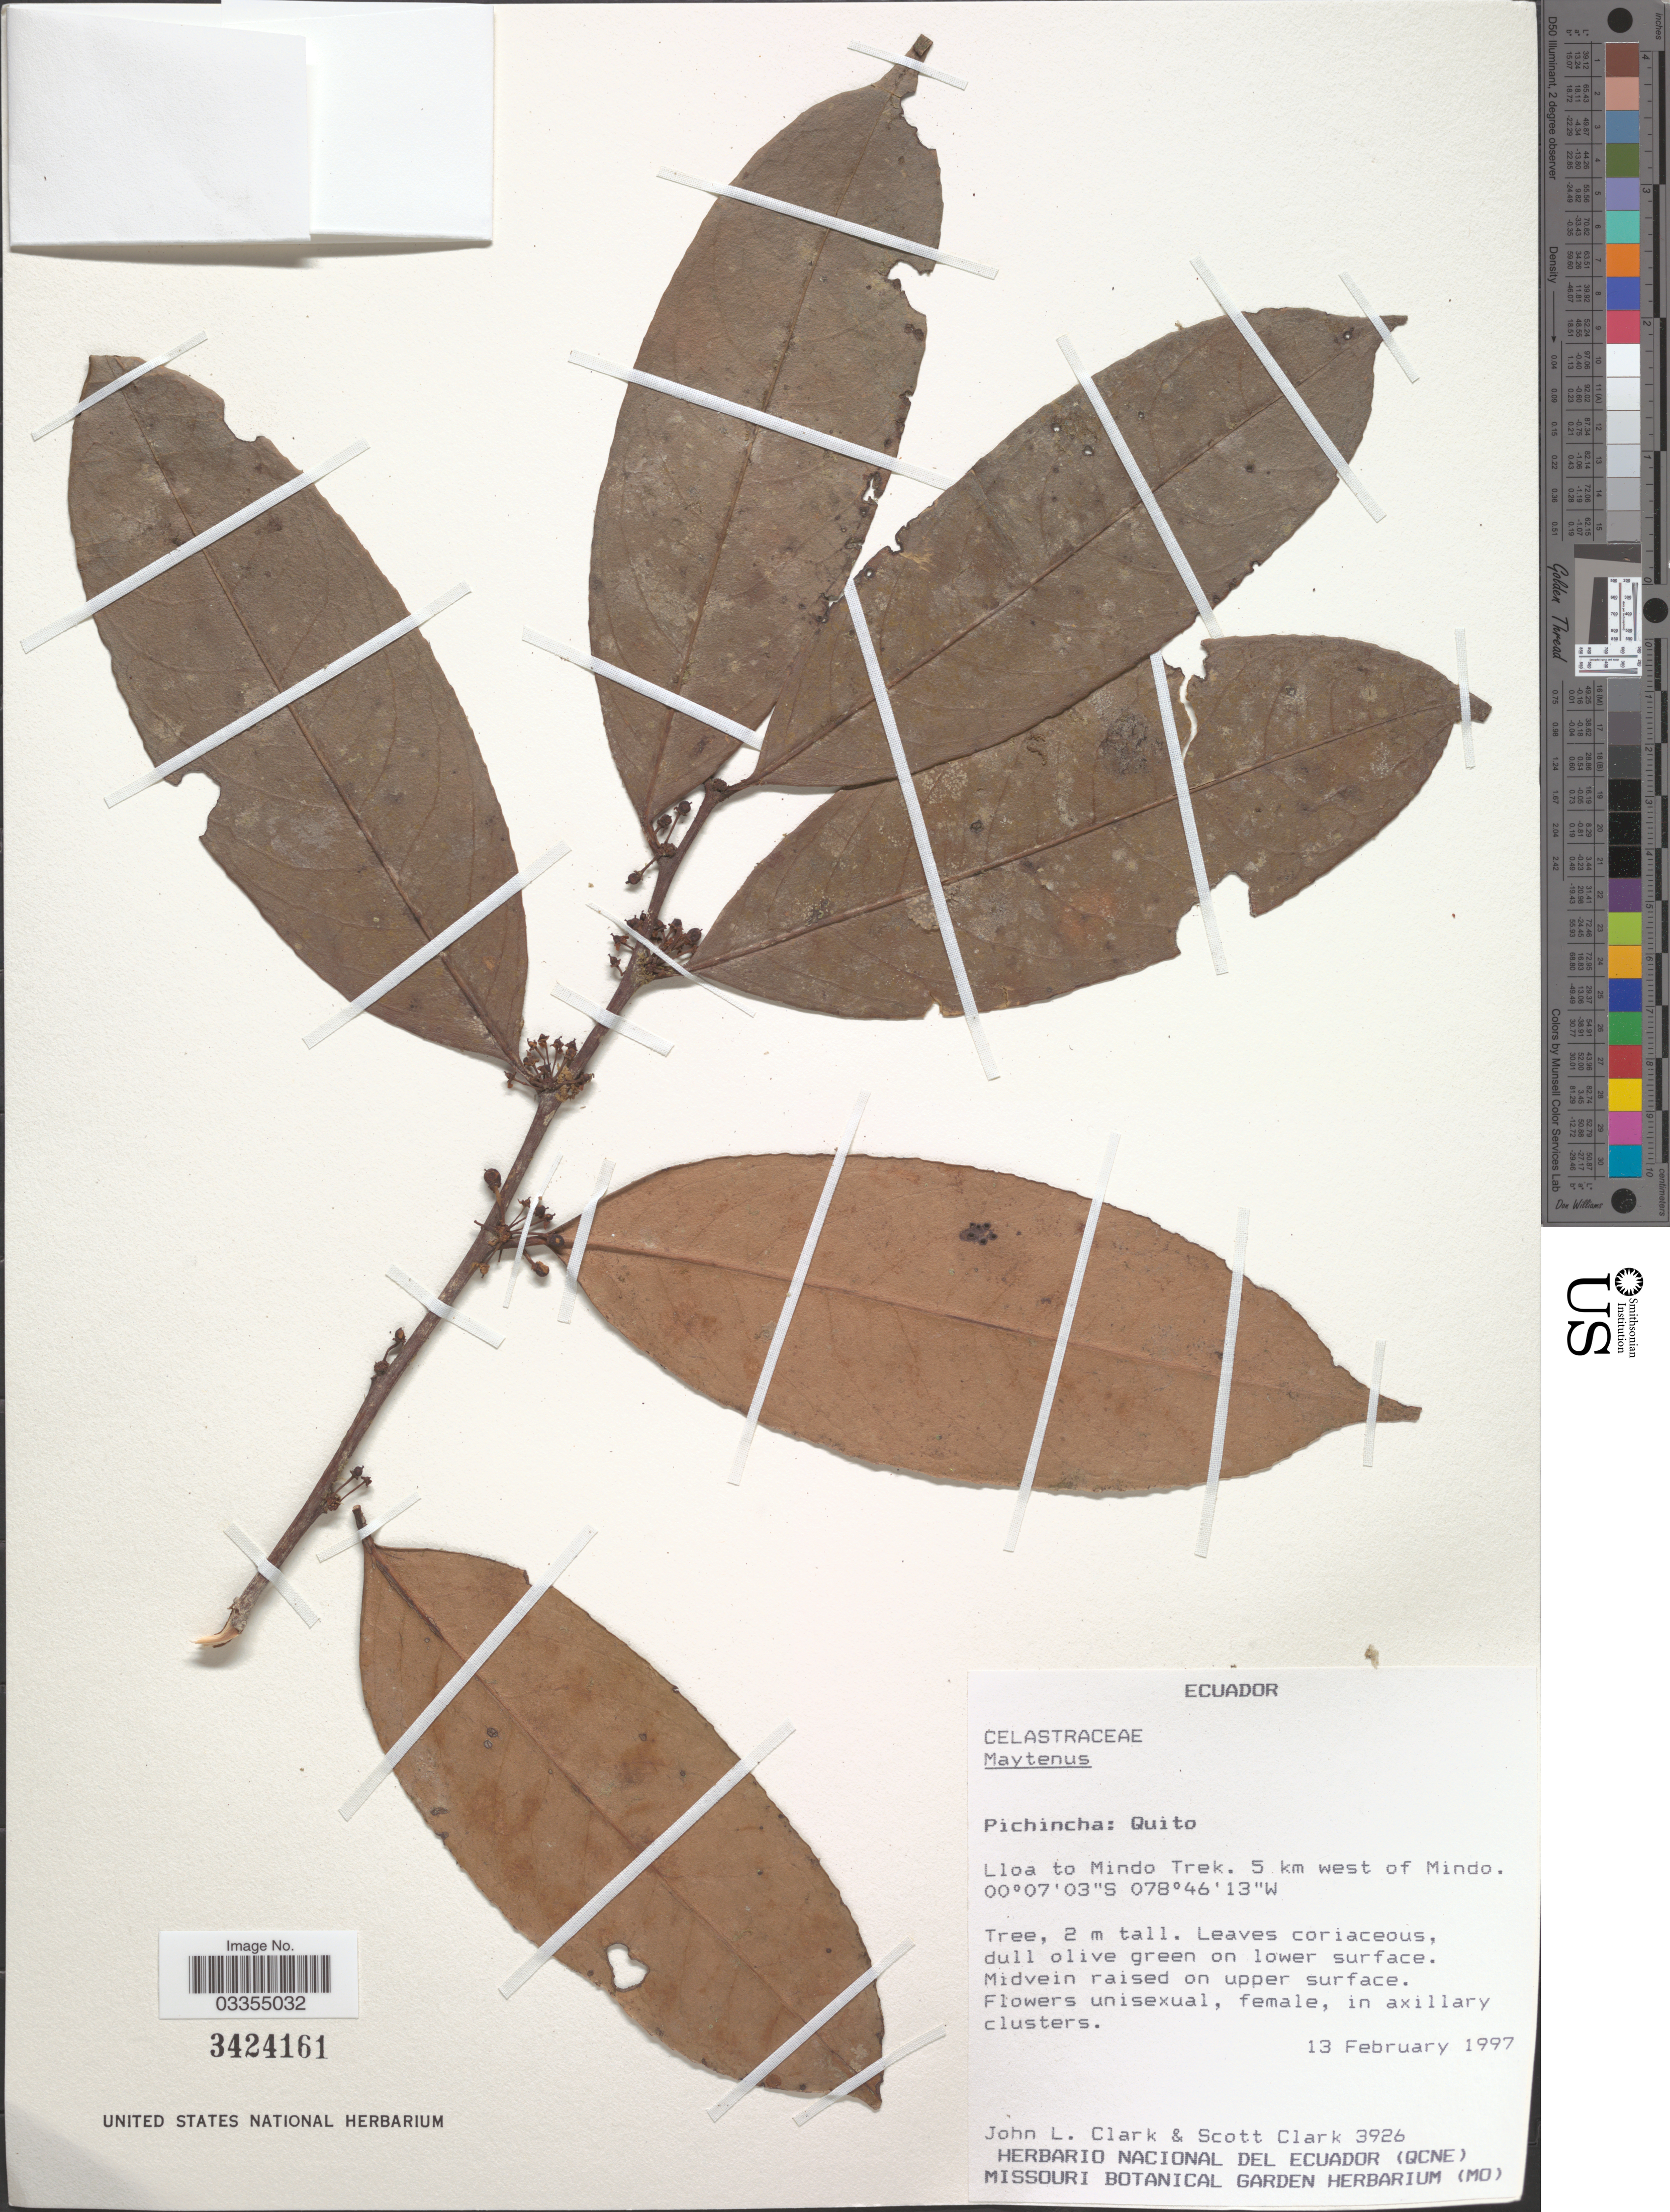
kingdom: Plantae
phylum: Tracheophyta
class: Magnoliopsida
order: Celastrales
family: Celastraceae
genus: Maytenus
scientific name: Maytenus sp.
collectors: J. L. Clark & S. Clark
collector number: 3926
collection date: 1997-02-13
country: Ecuador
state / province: Pichincha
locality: Quito. Lloa to Mindo Trek. 5 km west of Mindo.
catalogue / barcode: US 3424161